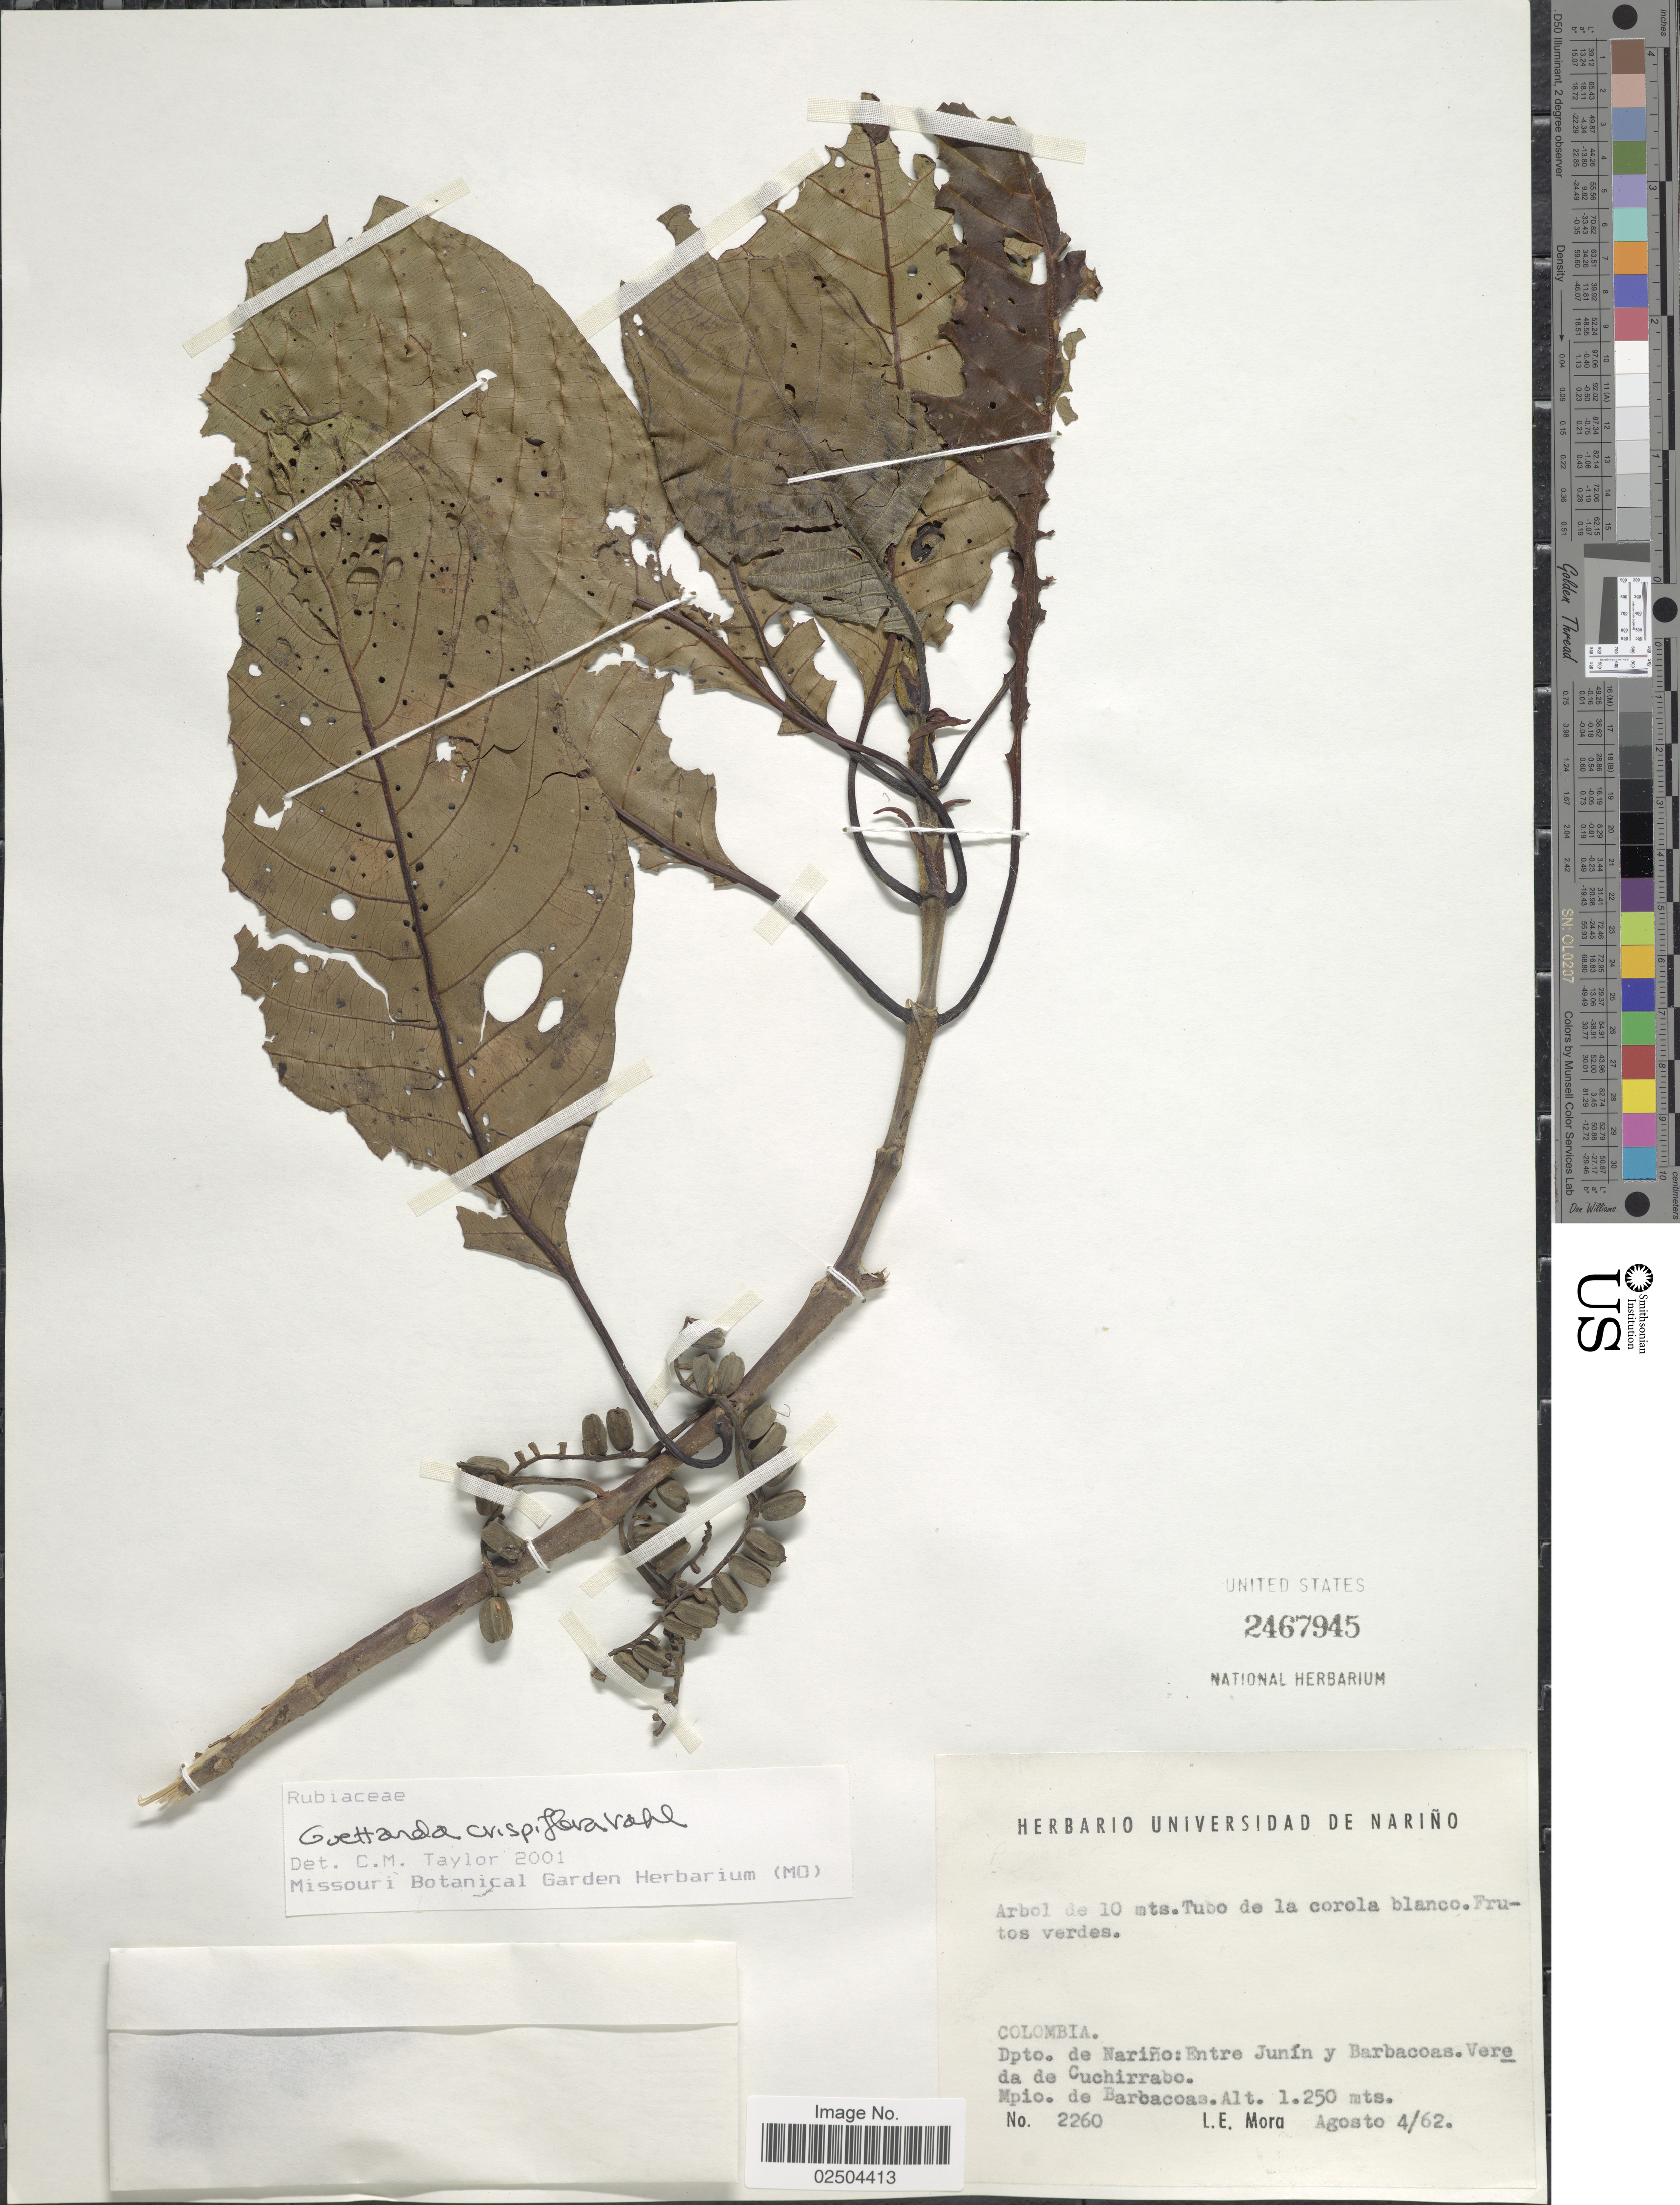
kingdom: Plantae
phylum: Tracheophyta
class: Magnoliopsida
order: Gentianales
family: Rubiaceae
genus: Guettarda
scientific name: Guettarda crispiflora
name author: Vahl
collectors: L. Mora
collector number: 2260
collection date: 1962-08-04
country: Colombia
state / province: Nariño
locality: Dpto. de Nariño: Entre Junin y Barbacoas, Vereda de Cuchirrabo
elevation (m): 1250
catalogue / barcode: US 2467945